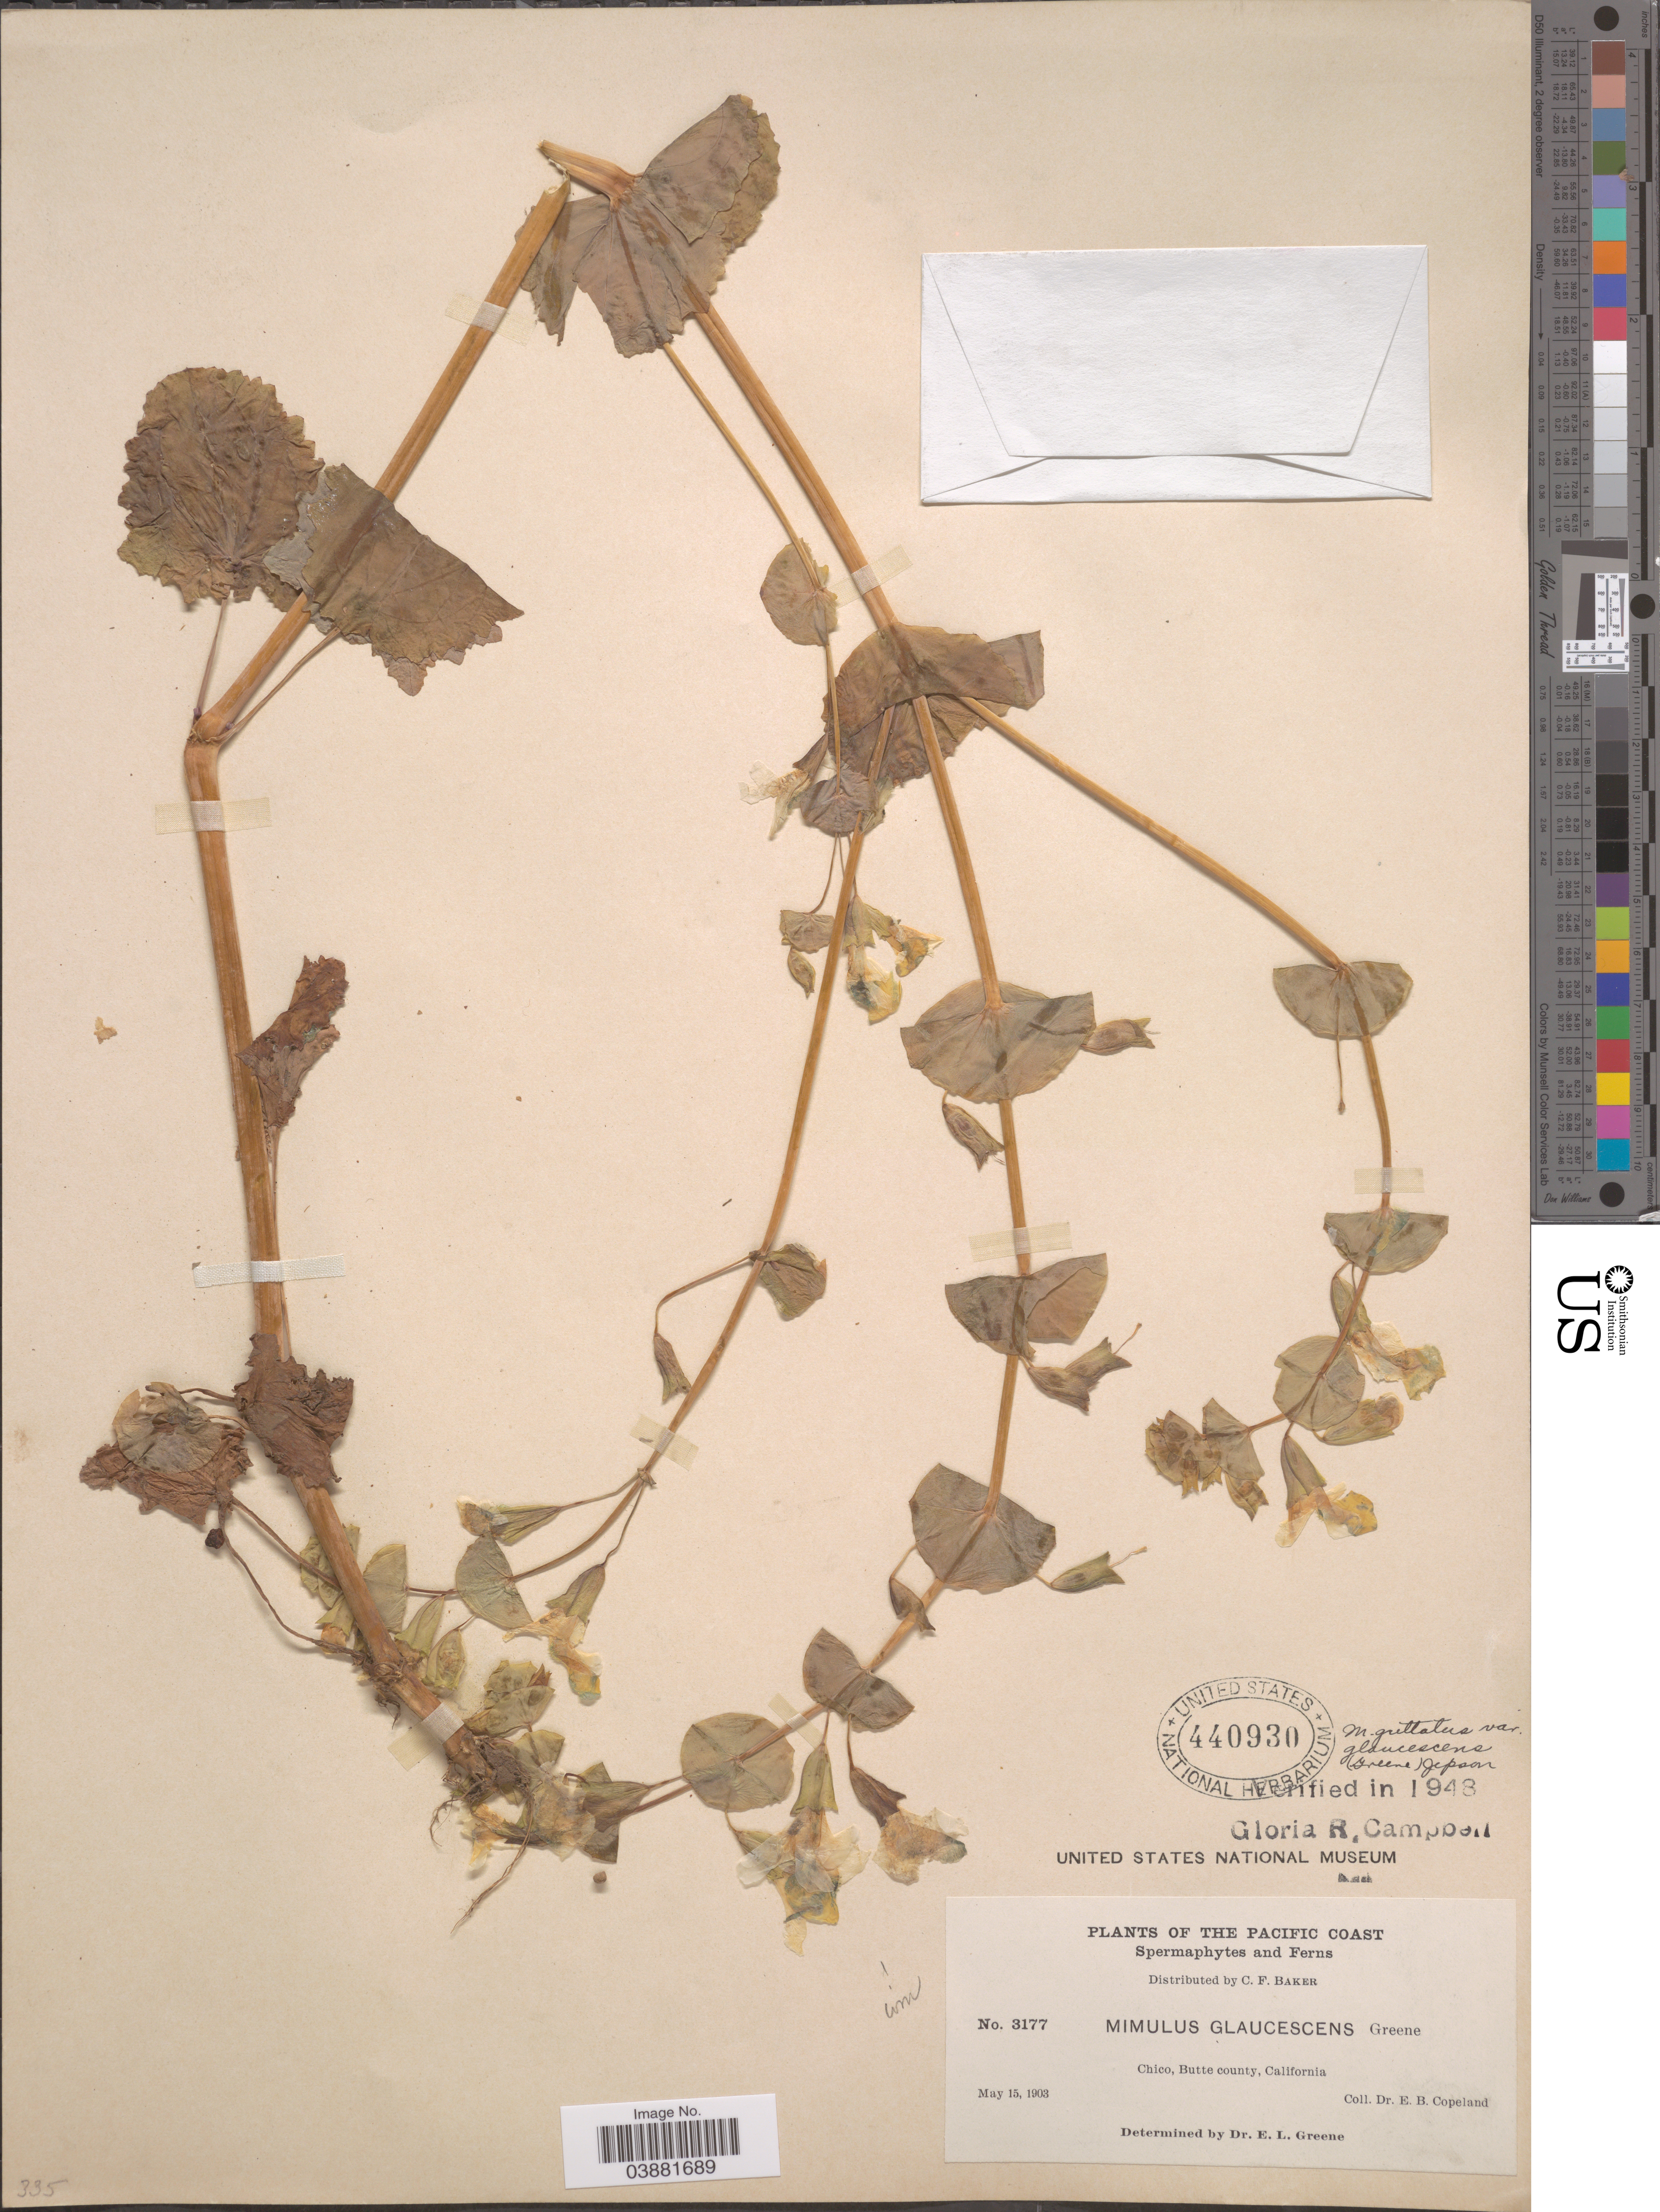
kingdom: Plantae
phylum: Tracheophyta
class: Magnoliopsida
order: Lamiales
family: Phrymaceae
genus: Mimulus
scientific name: Mimulus guttatus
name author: DC.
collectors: E. B. Copeland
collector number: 3177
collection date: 1903-05-15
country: United States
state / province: California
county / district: Butte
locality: The Pacific Coast. Chico, Butte county.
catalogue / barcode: US 440930